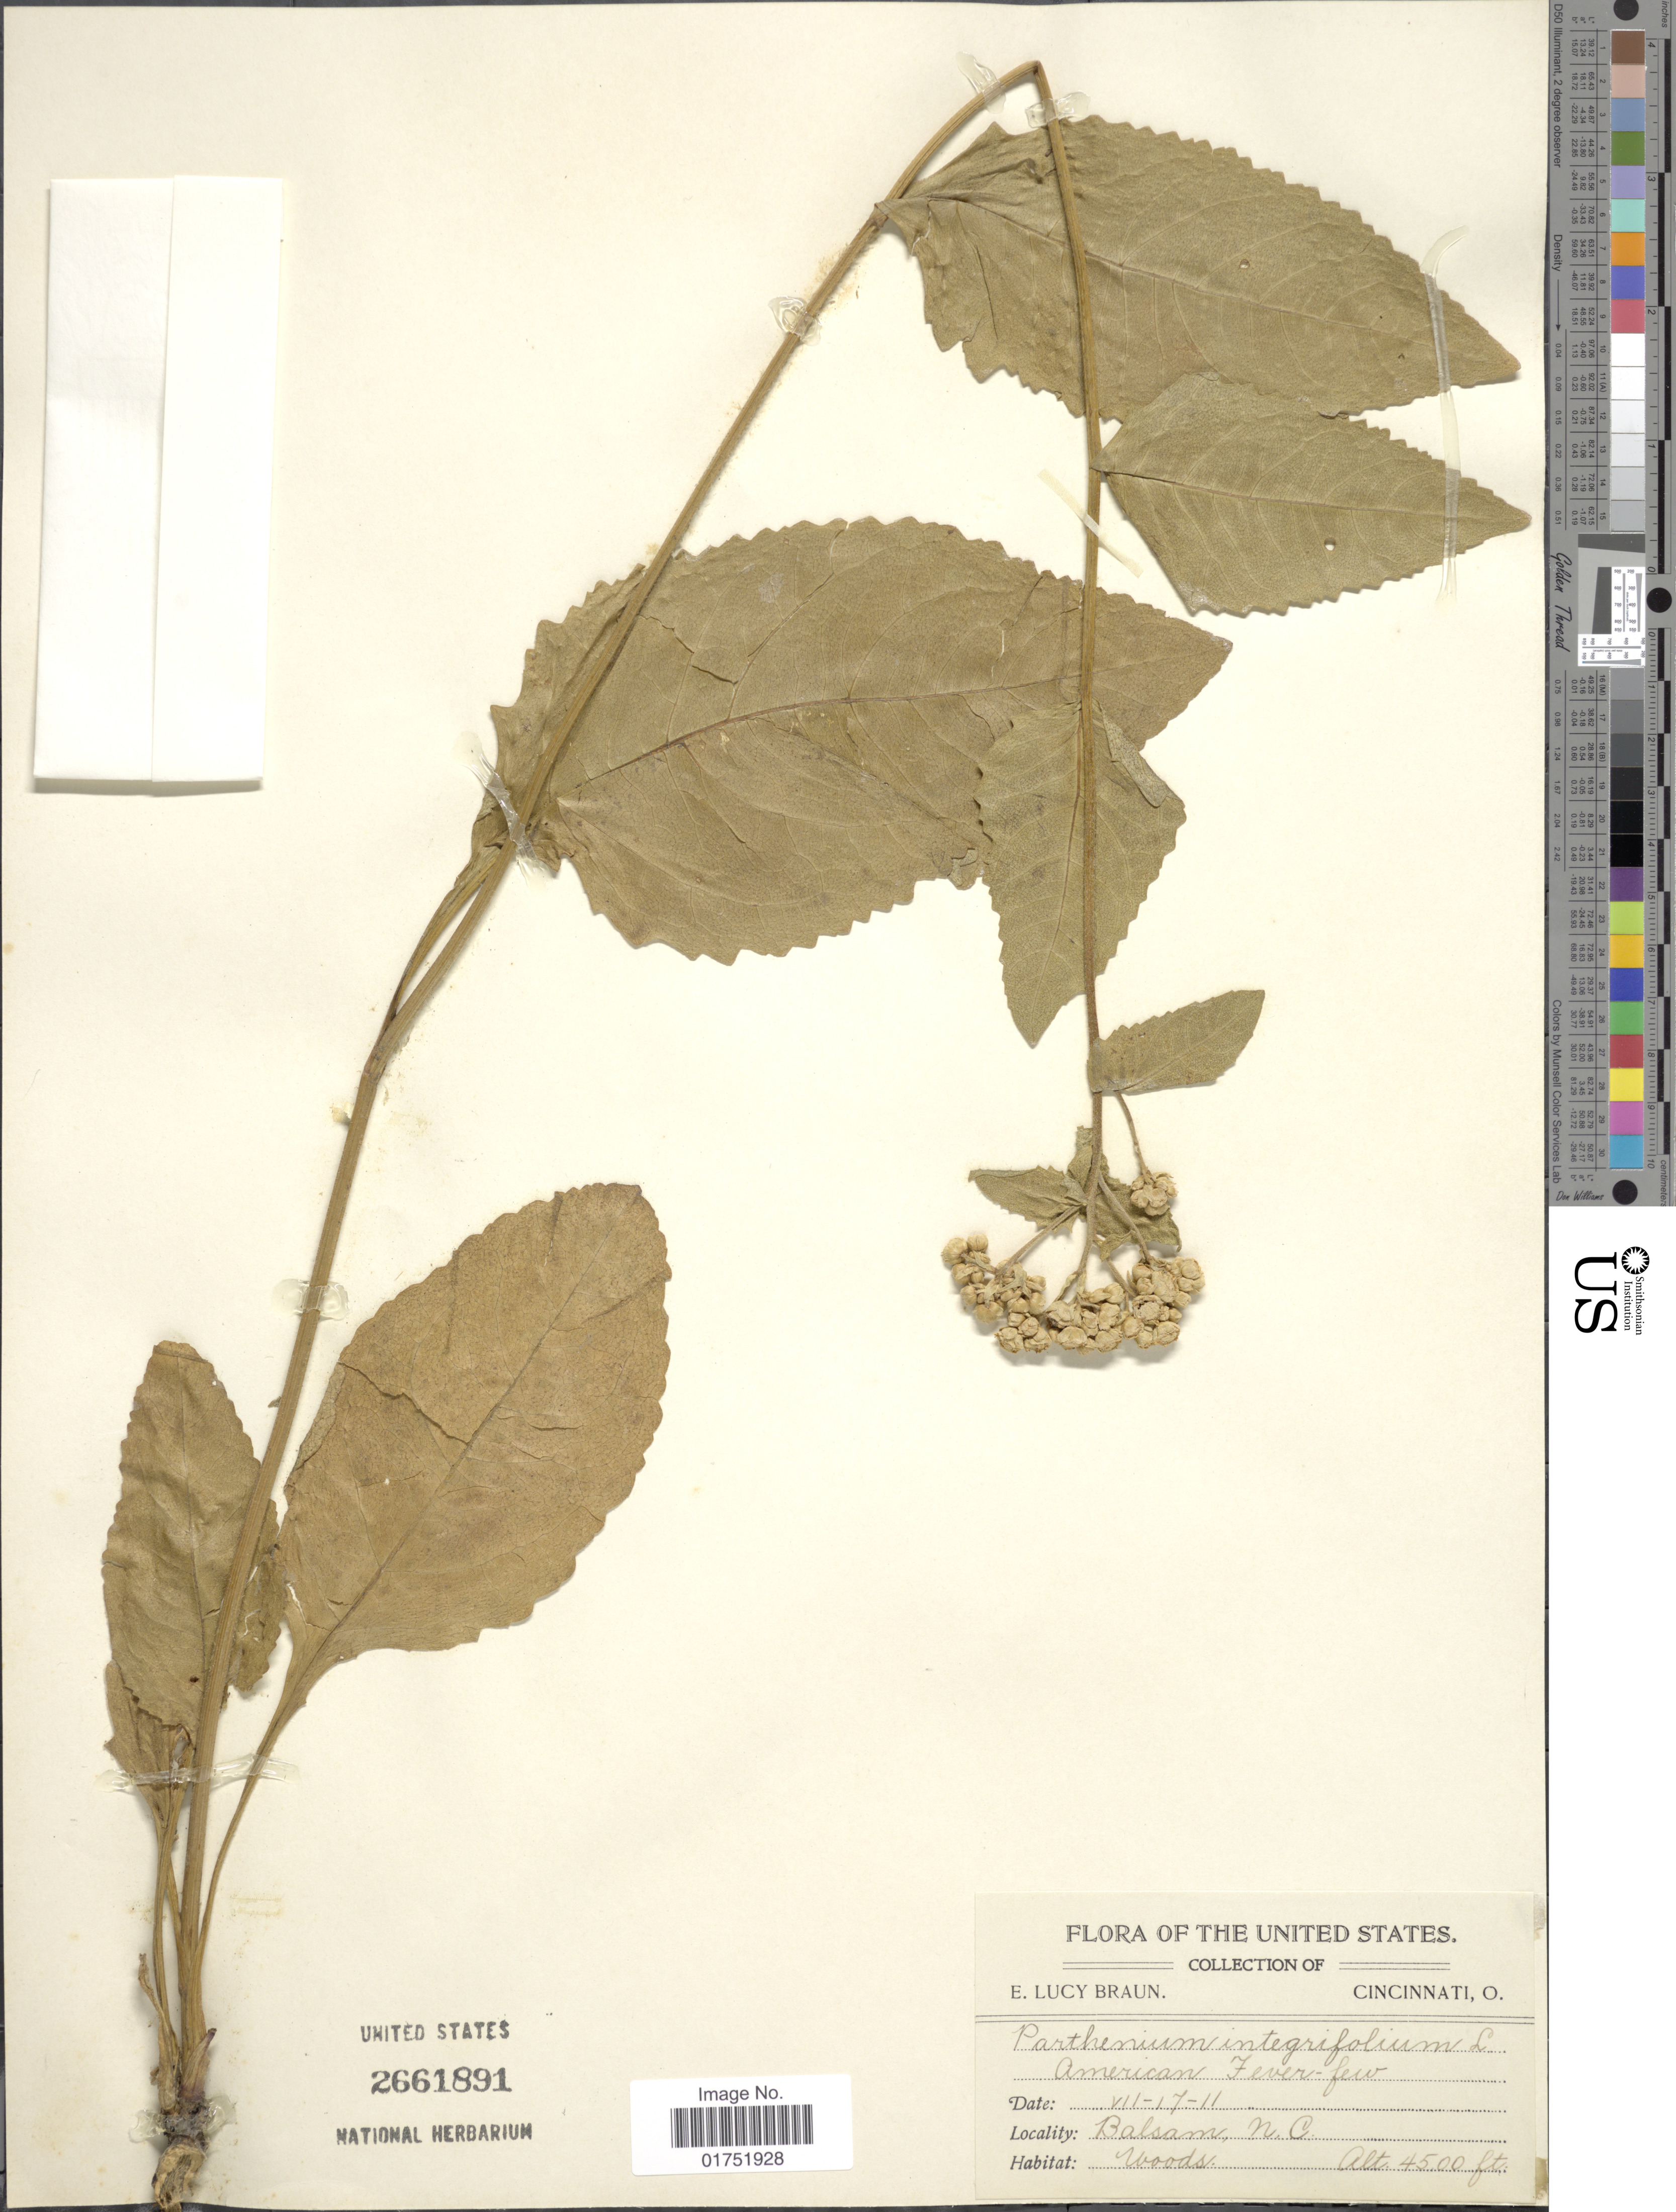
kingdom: Plantae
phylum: Tracheophyta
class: Magnoliopsida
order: Asterales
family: Asteraceae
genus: Parthenium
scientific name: Parthenium integrifolium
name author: L.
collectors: E. L. Braun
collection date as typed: Transcribed d/m/y: 17/7/11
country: United States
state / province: North Carolina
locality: The United States, Balsam, N. C.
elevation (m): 1372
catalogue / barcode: US 2661891